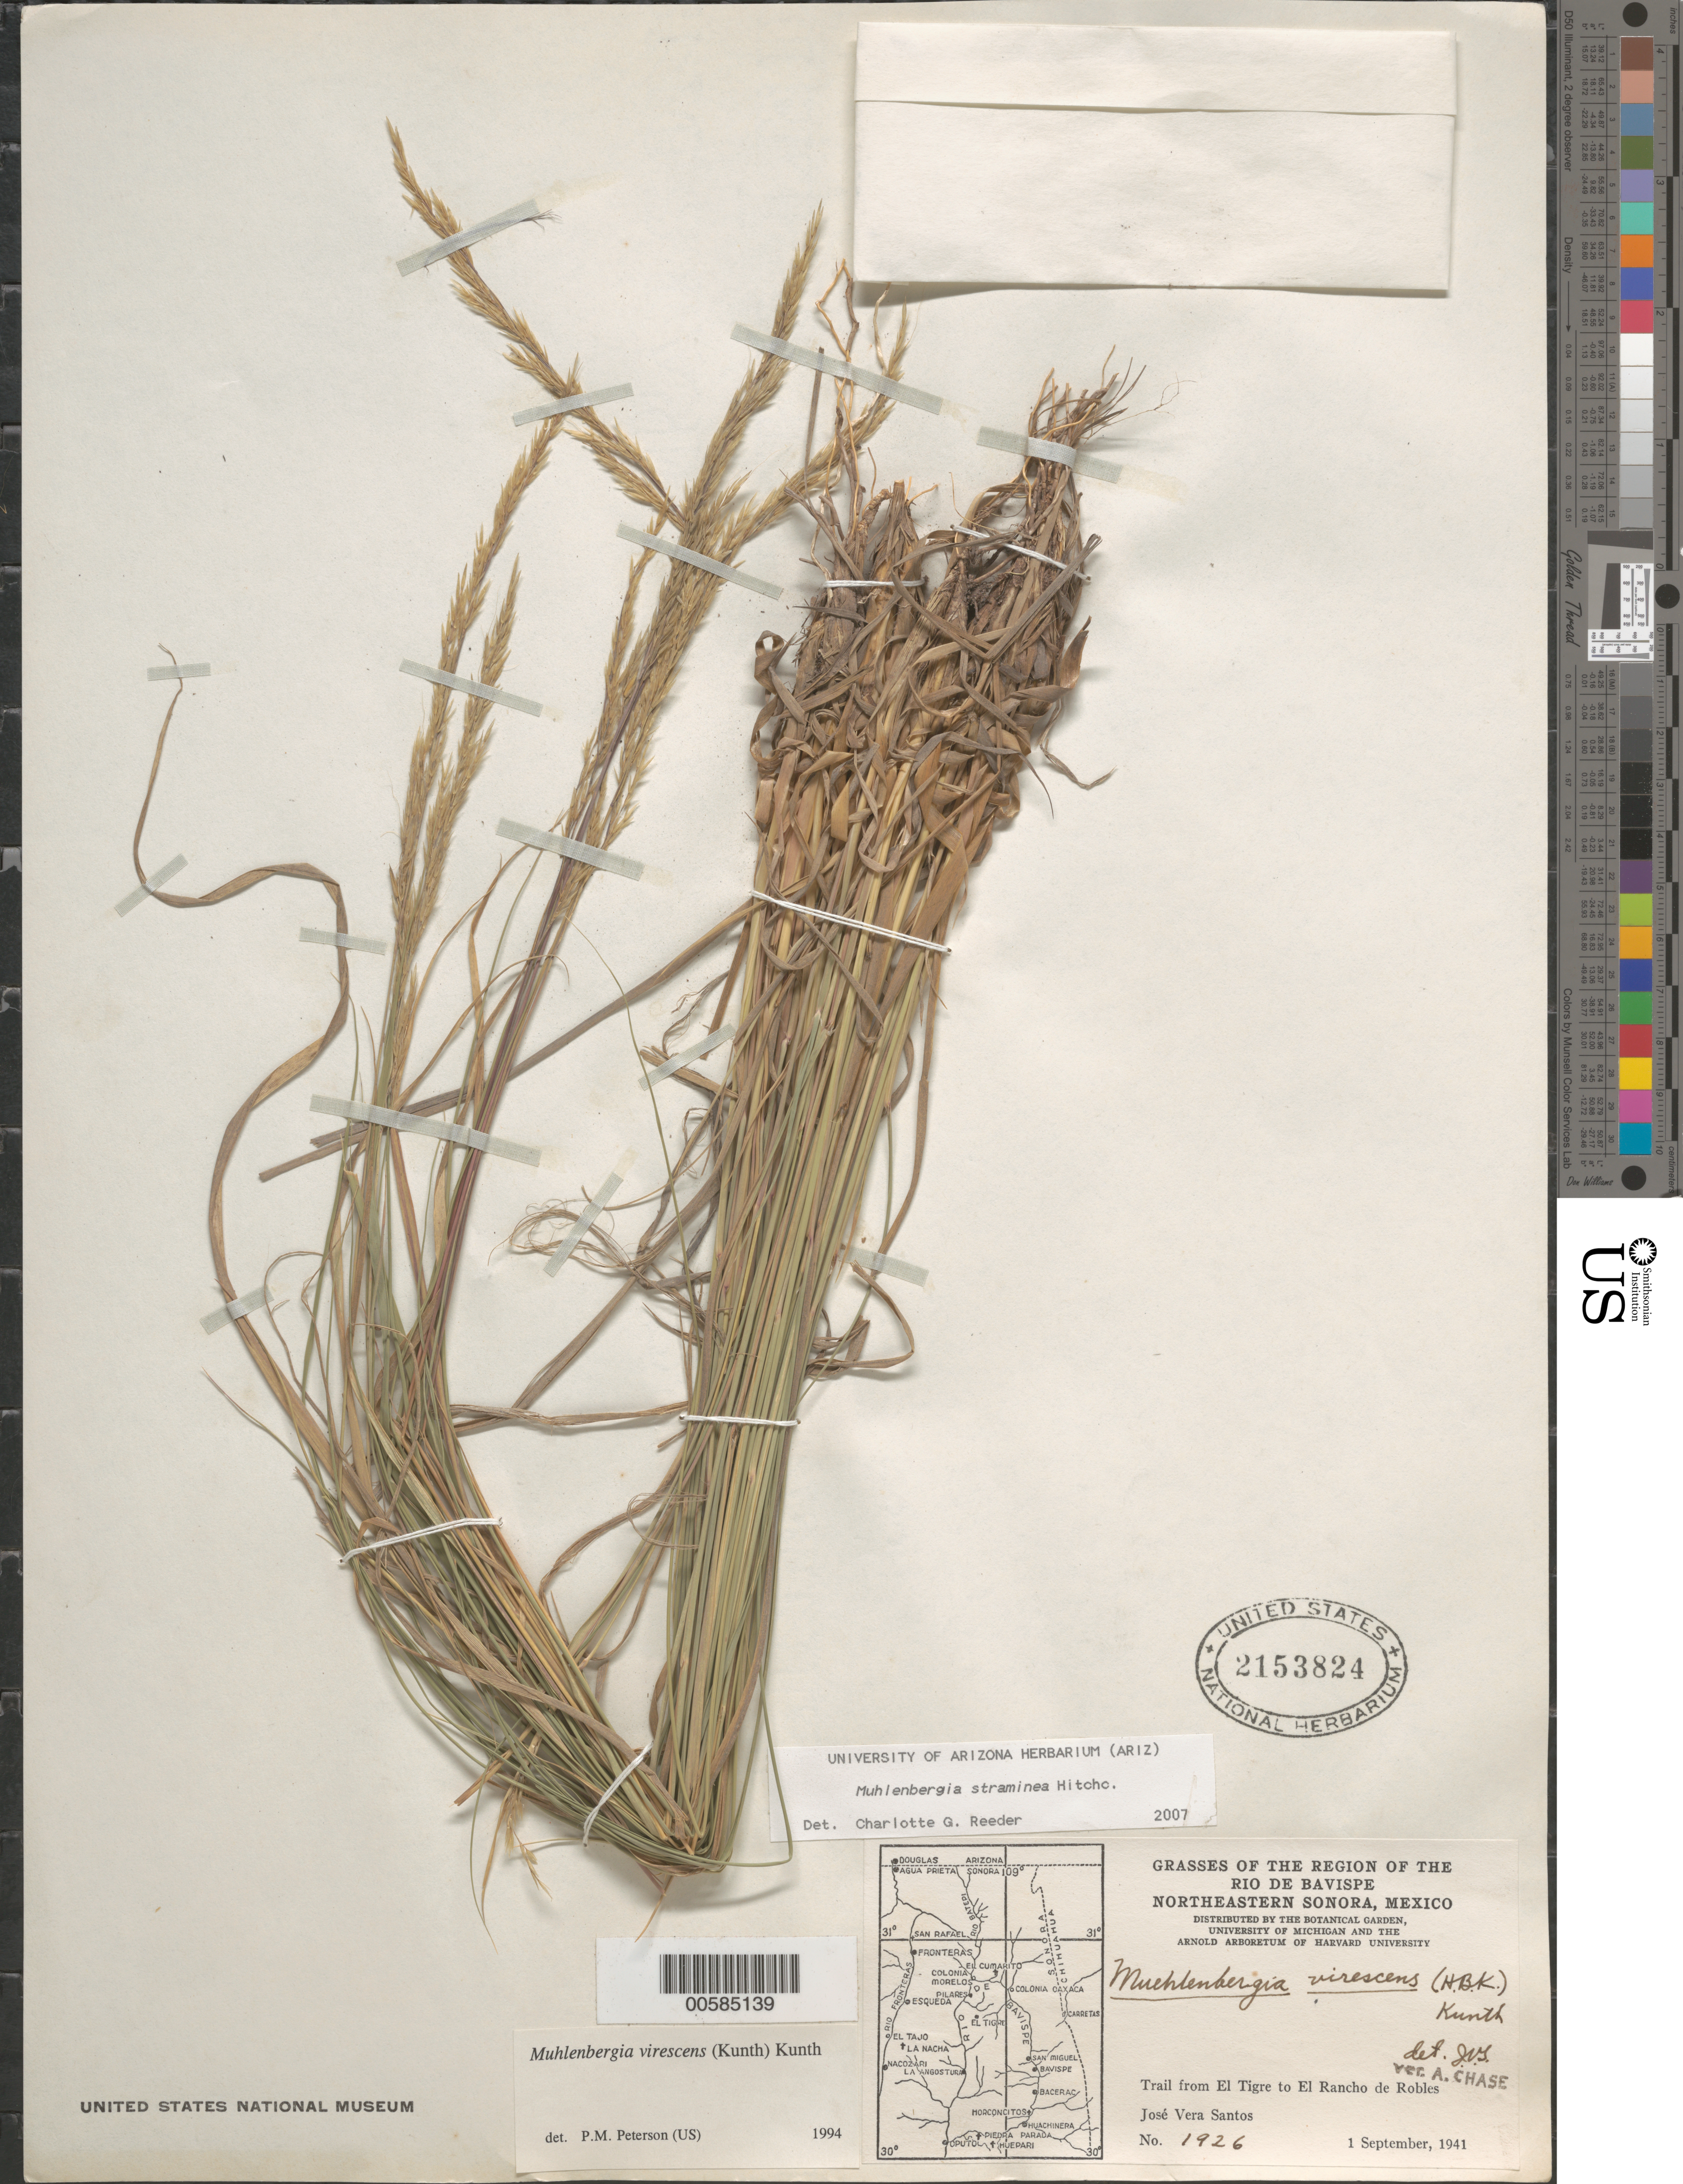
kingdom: Plantae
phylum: Tracheophyta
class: Liliopsida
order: Poales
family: Poaceae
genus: Muhlenbergia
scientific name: Muhlenbergia straminea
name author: Hitchc.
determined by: Reeder, C. G., (ARIZ)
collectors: J. V. Santos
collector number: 1926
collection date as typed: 1 Sep 1941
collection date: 1941-09-01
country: Mexico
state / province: Sonora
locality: Rio de Bavispe, Northeastern Sonora, Trail from El Tigre to El Rancho de Robles.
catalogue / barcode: US 2153824